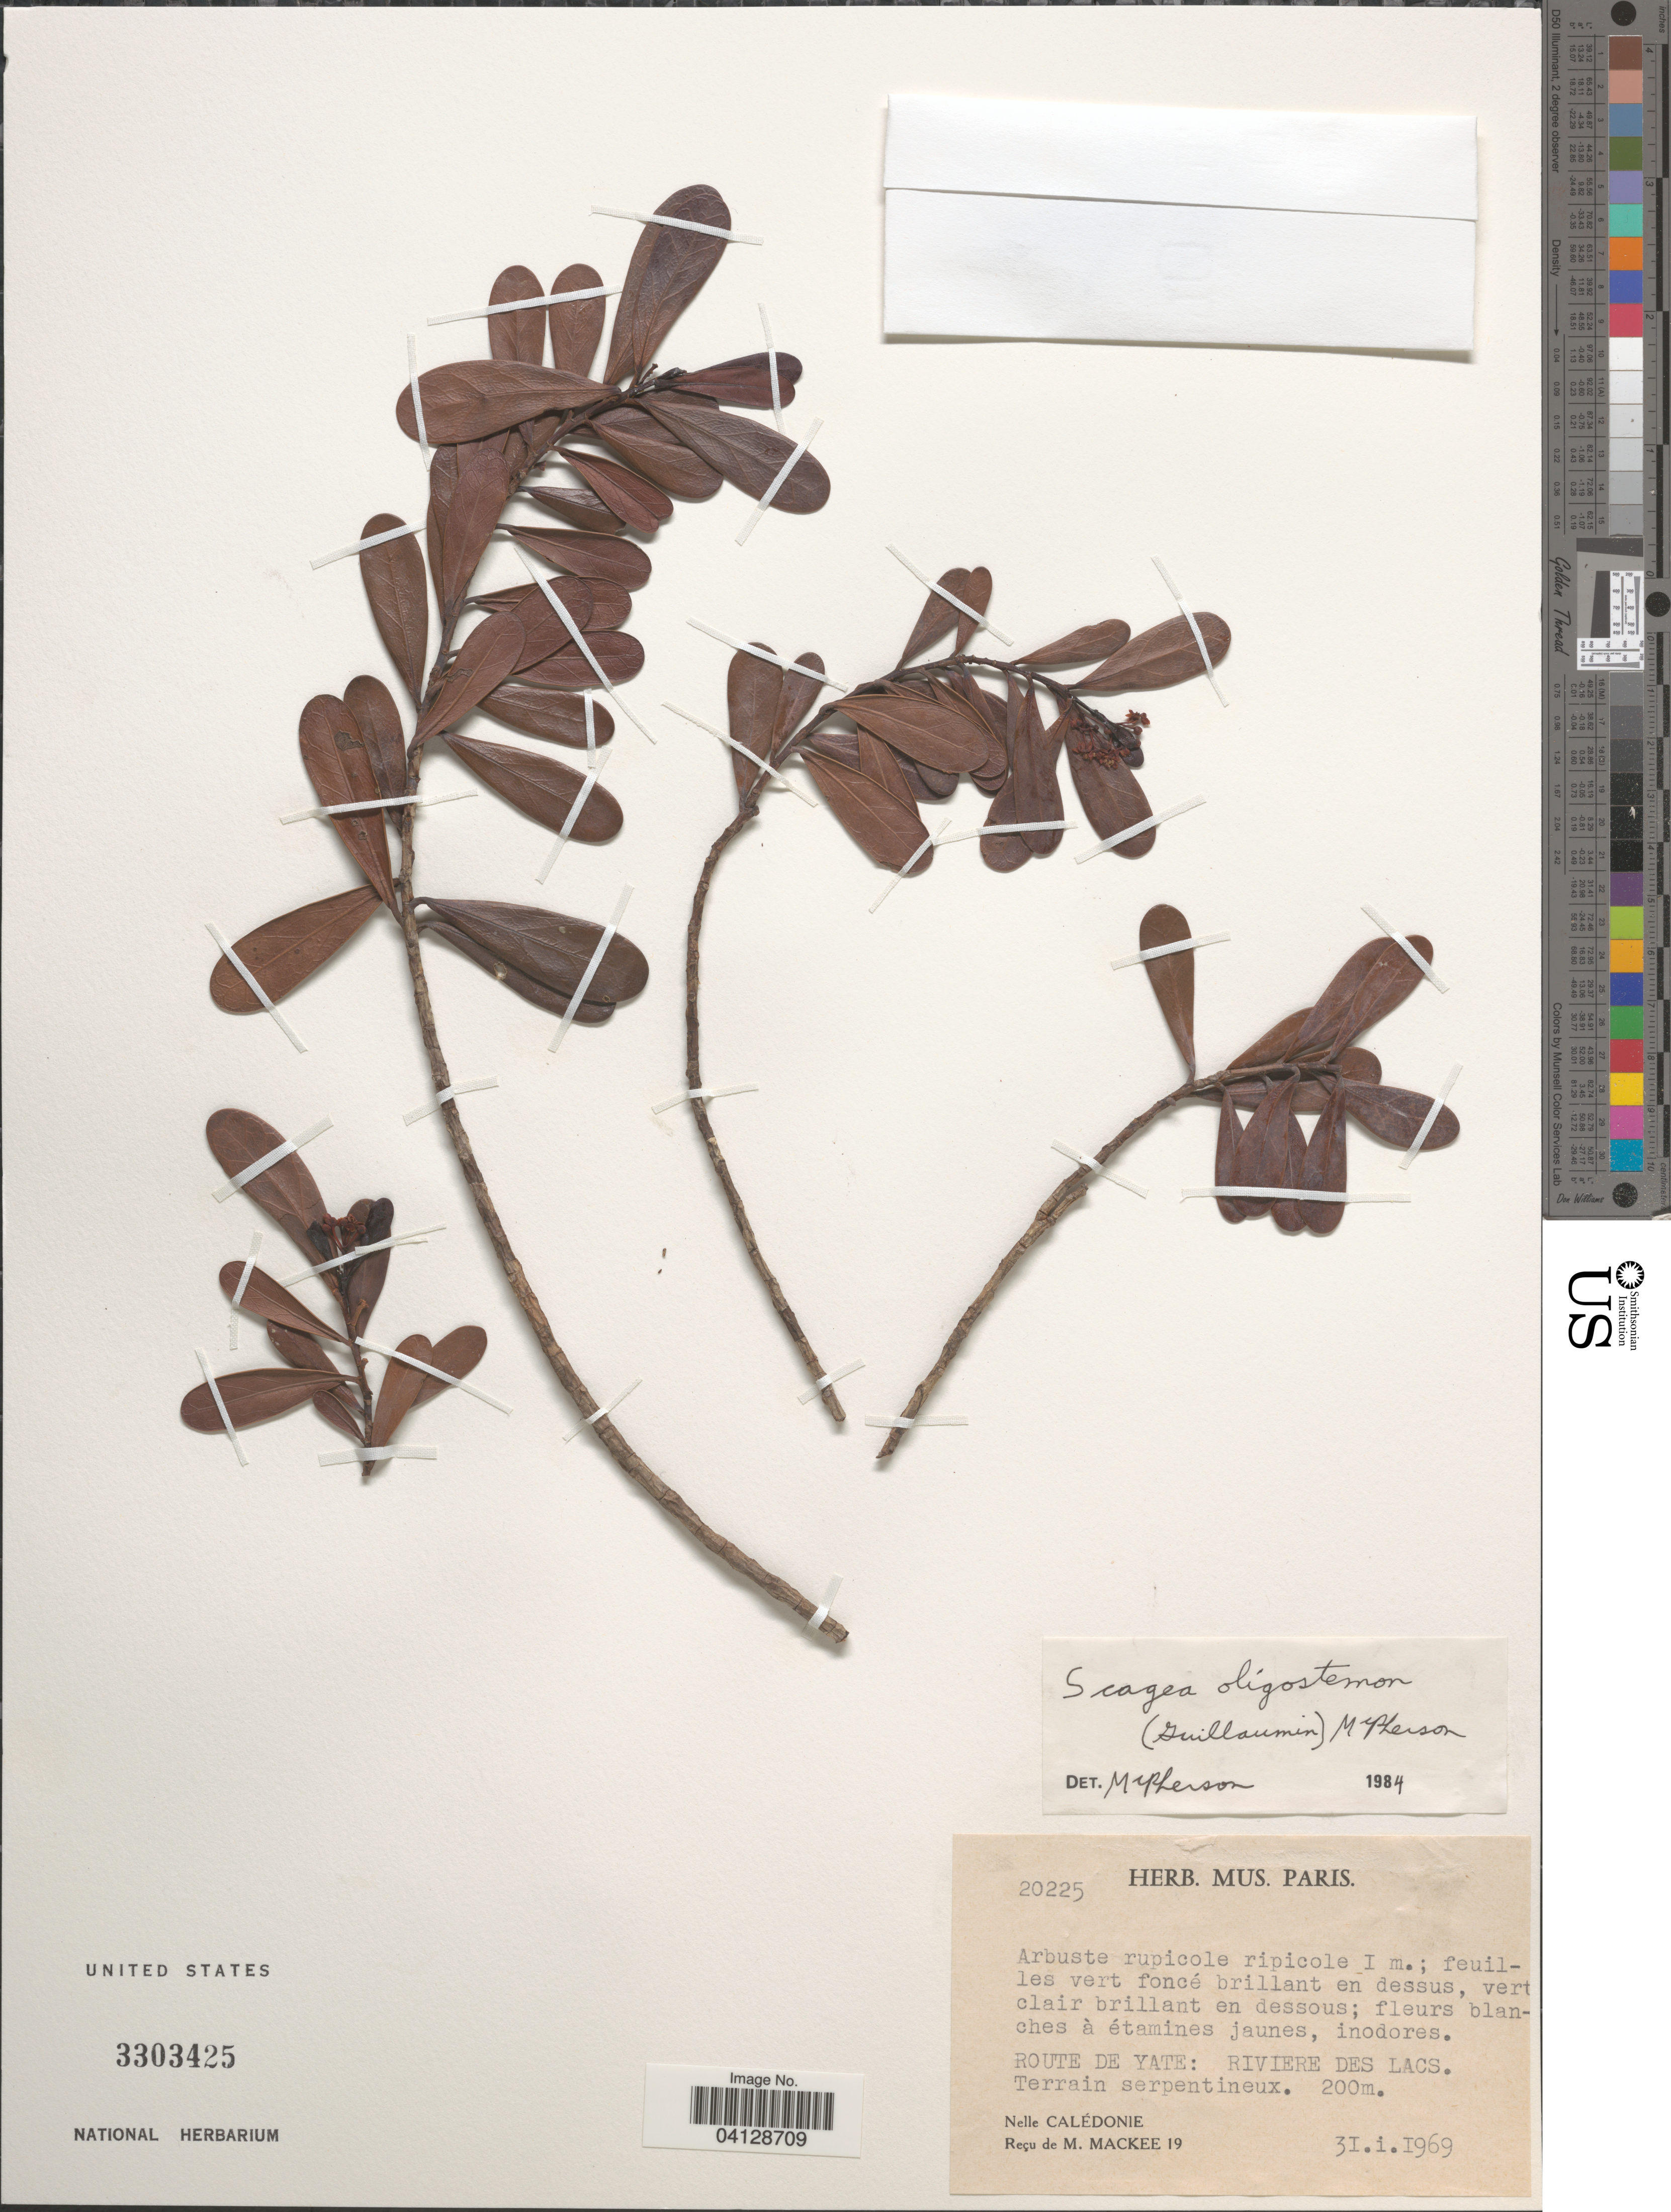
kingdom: Plantae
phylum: Tracheophyta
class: Magnoliopsida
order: Malpighiales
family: Picrodendraceae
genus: Scagea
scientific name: Scagea oligostemon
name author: (Guillaumin) McPherson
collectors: ex herb. Mus. Paris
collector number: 20225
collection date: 1969-01-31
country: New Caledonia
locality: Route de Yate: Riviere de Lacs.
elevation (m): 200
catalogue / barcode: US 3303425